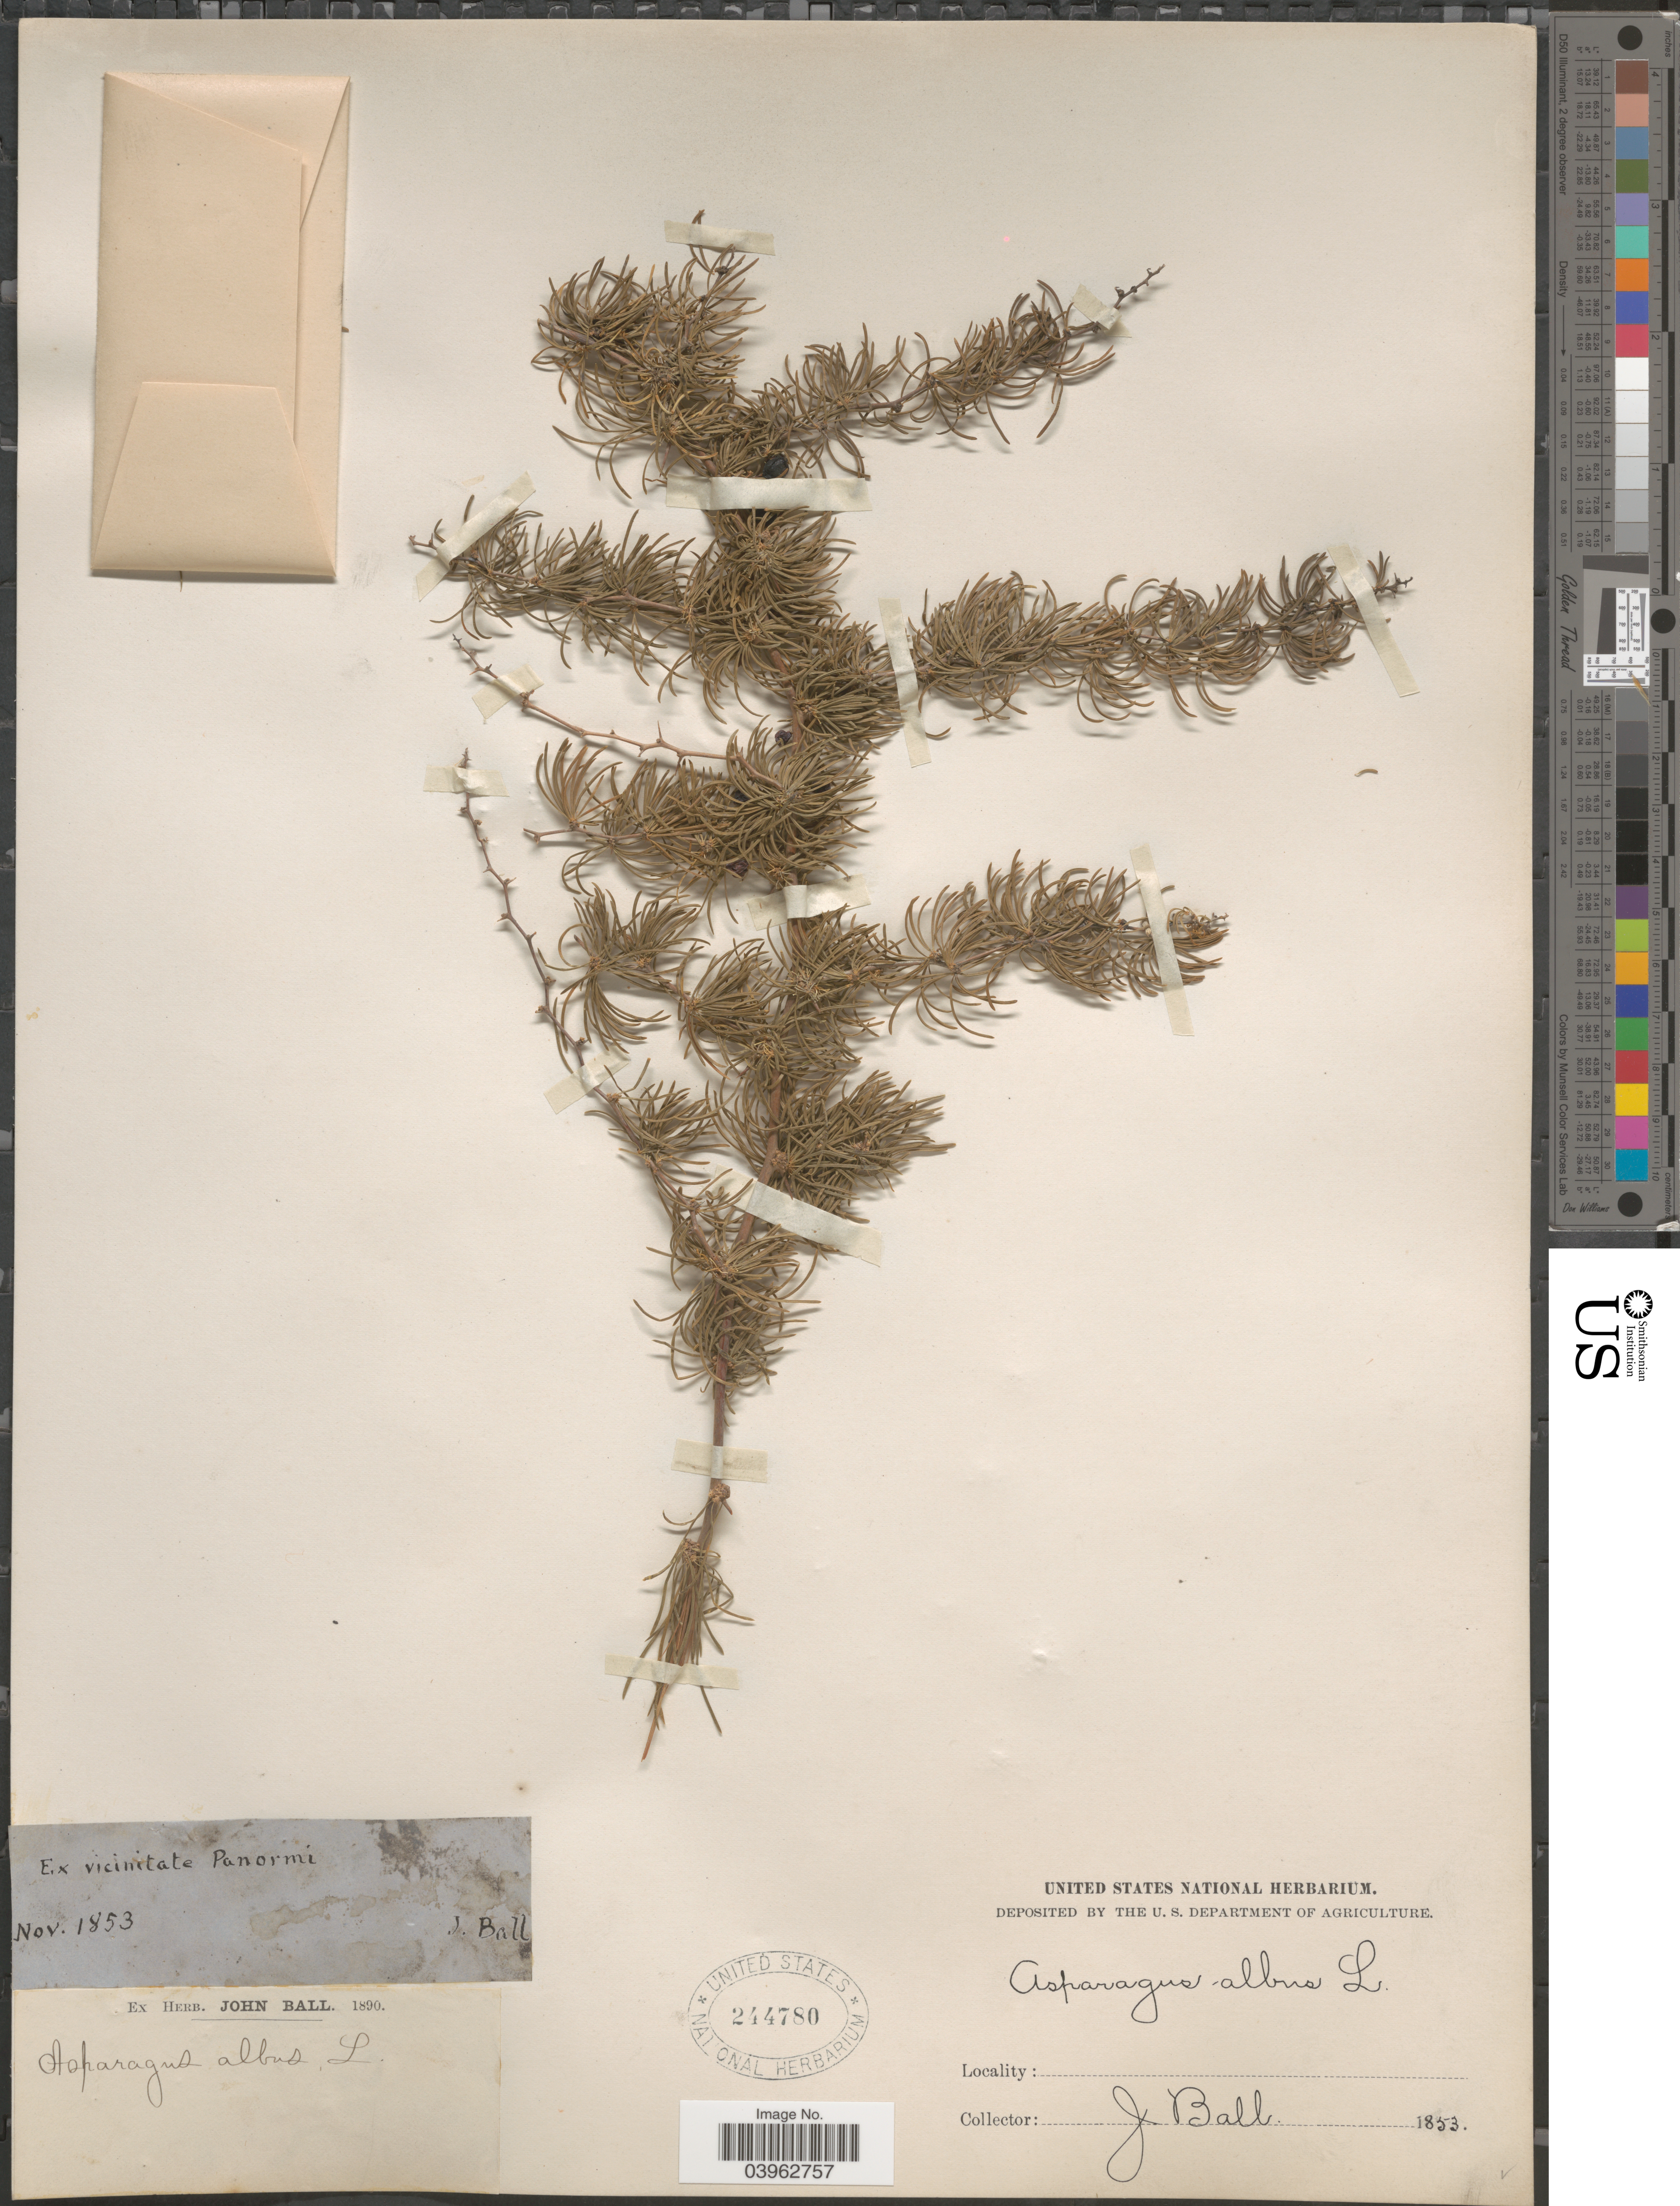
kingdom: Plantae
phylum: Tracheophyta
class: Liliopsida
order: Asparagales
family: Asparagaceae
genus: Asparagus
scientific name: Asparagus albus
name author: L.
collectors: J. Ball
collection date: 1853-11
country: Cyprus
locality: Ex vicinitate Panormi.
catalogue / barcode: US 244780